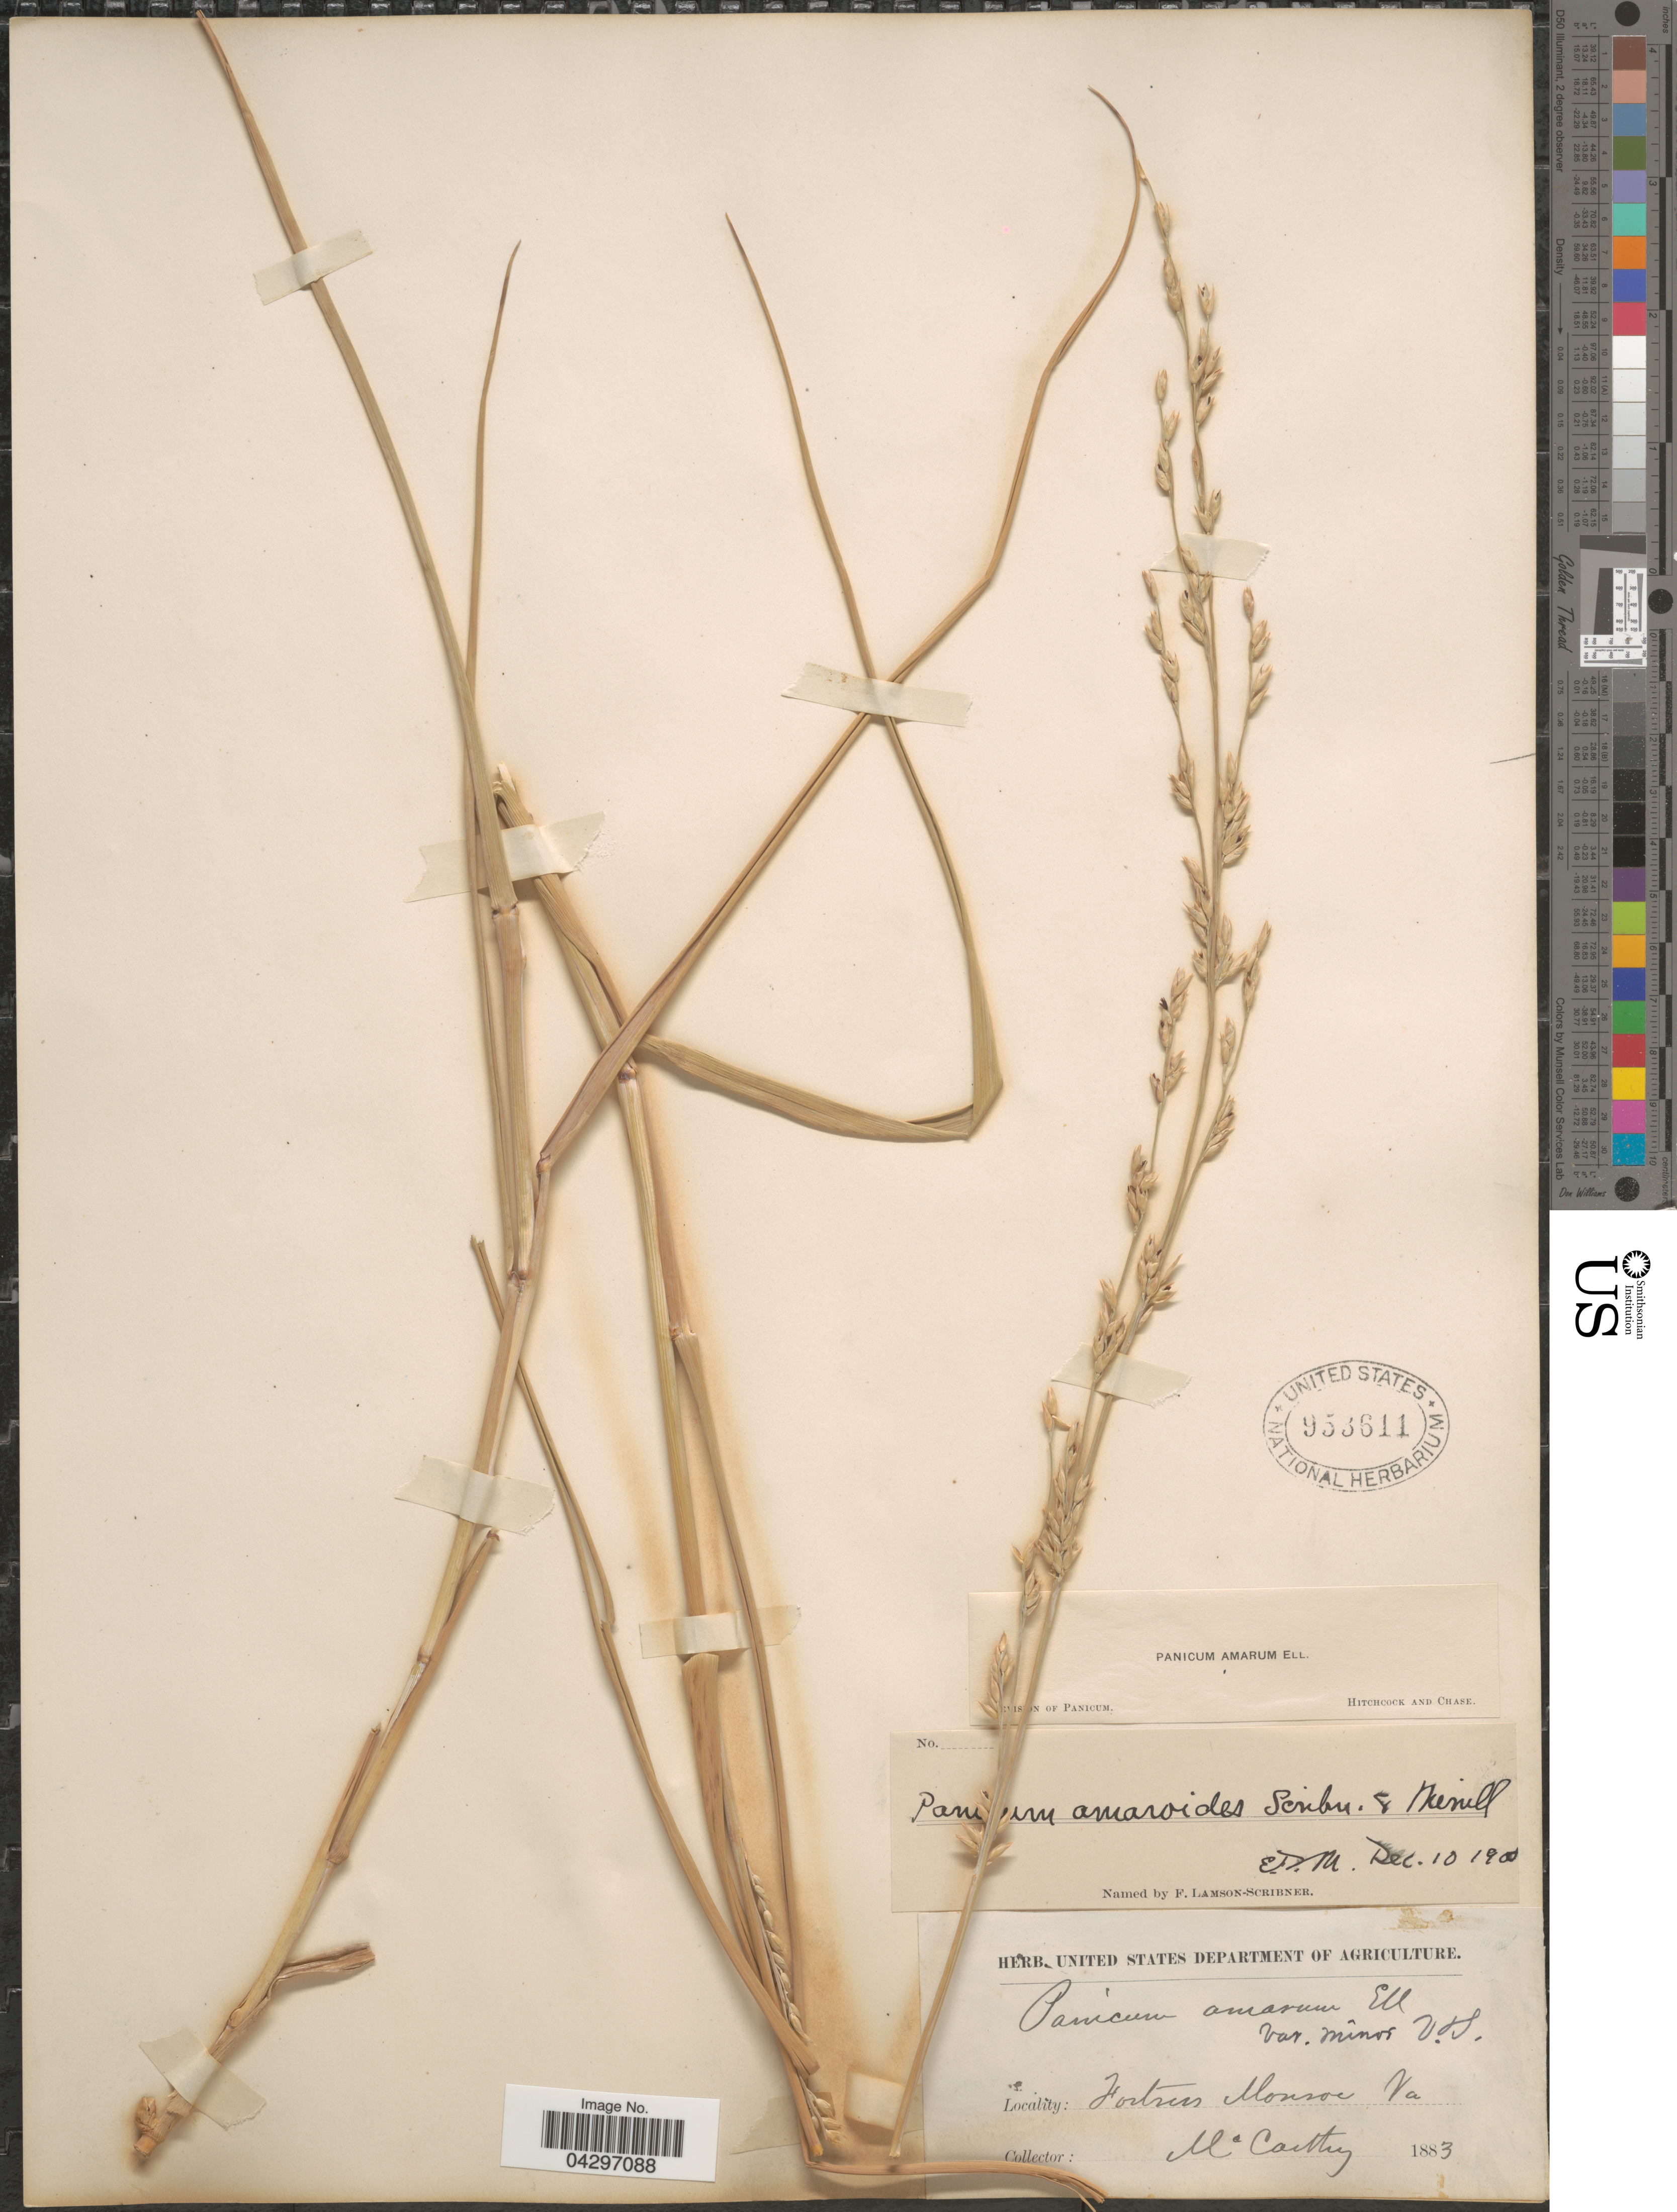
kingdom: Plantae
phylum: Tracheophyta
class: Liliopsida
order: Poales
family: Poaceae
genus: Panicum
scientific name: Panicum amarum var. amarulum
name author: (Hitchc. & Chase) Freckmann & Lelong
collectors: -- McCarthy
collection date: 1883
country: United States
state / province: Virginia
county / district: City of Hampton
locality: Fortress Monroe.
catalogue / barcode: US 953611